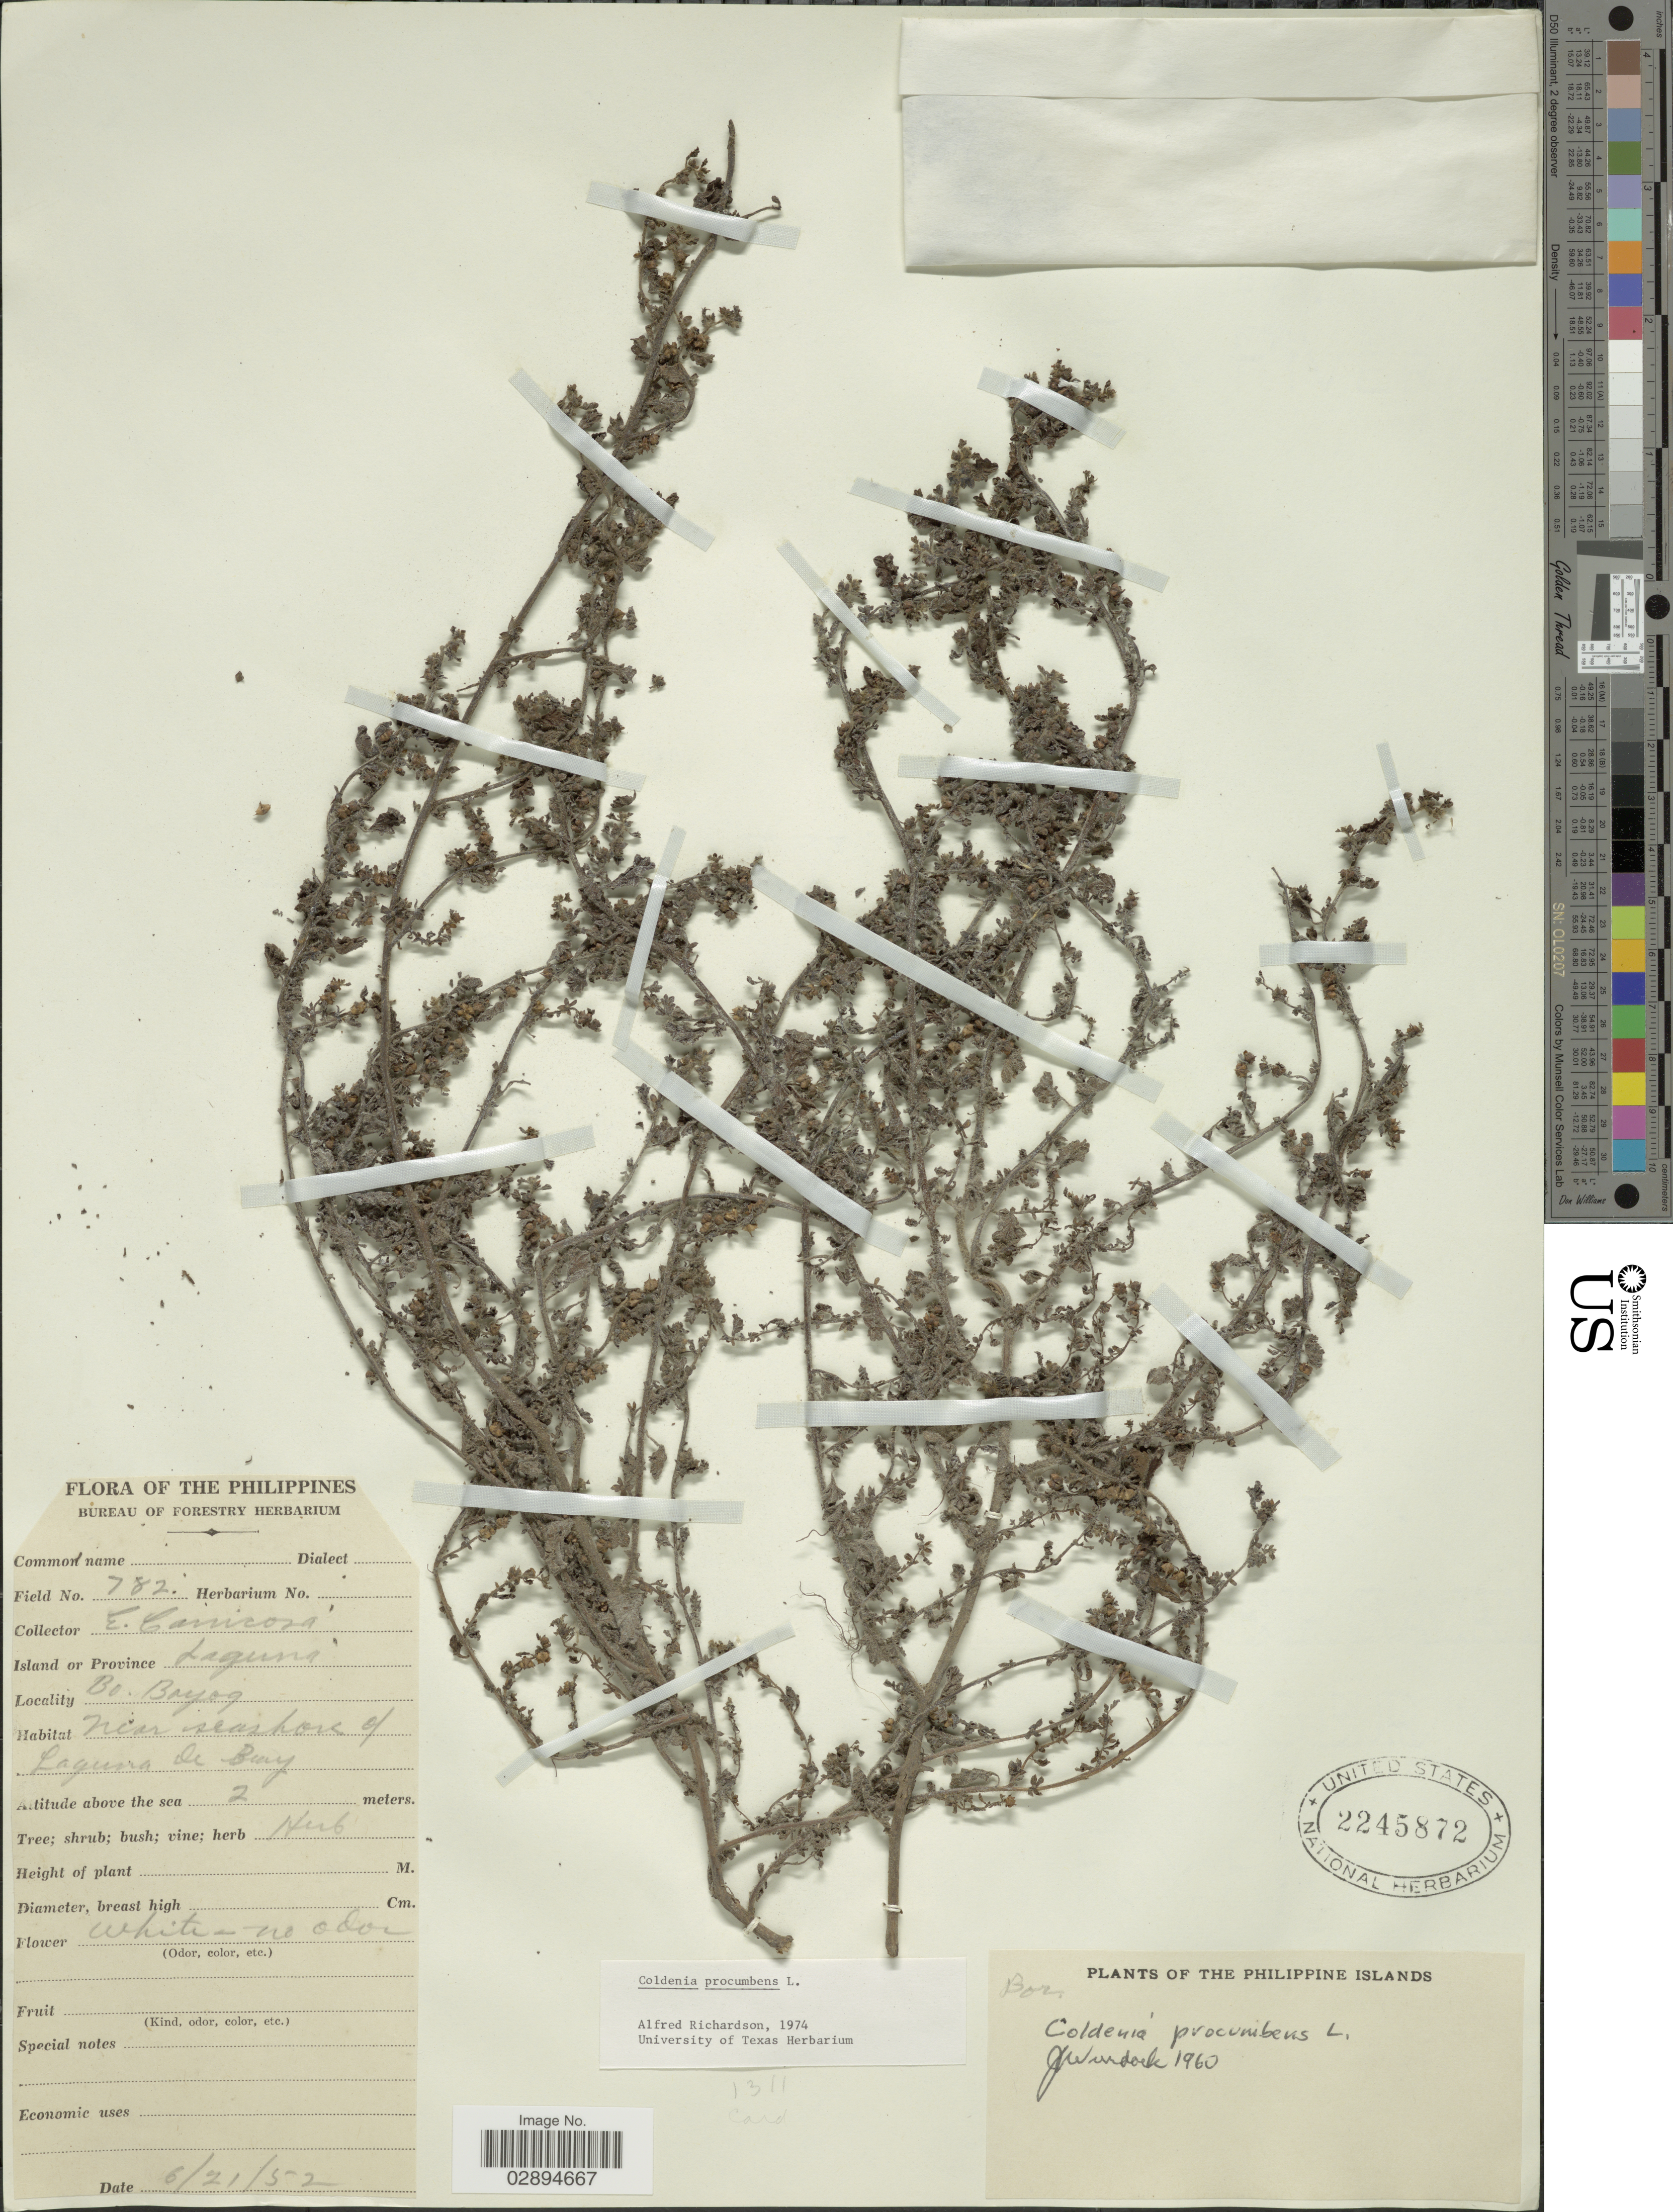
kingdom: Plantae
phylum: Tracheophyta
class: Magnoliopsida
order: Boraginales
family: Coldeniaceae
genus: Coldenia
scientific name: Coldenia procumbens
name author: L.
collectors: E. Carricosa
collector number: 782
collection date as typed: Transcribed d/m/y: 21/6/52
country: Philippines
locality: Island or Province Laguna. Bo Bayog. Near seashore of Laguna De Bay.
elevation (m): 2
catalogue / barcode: US 2245872